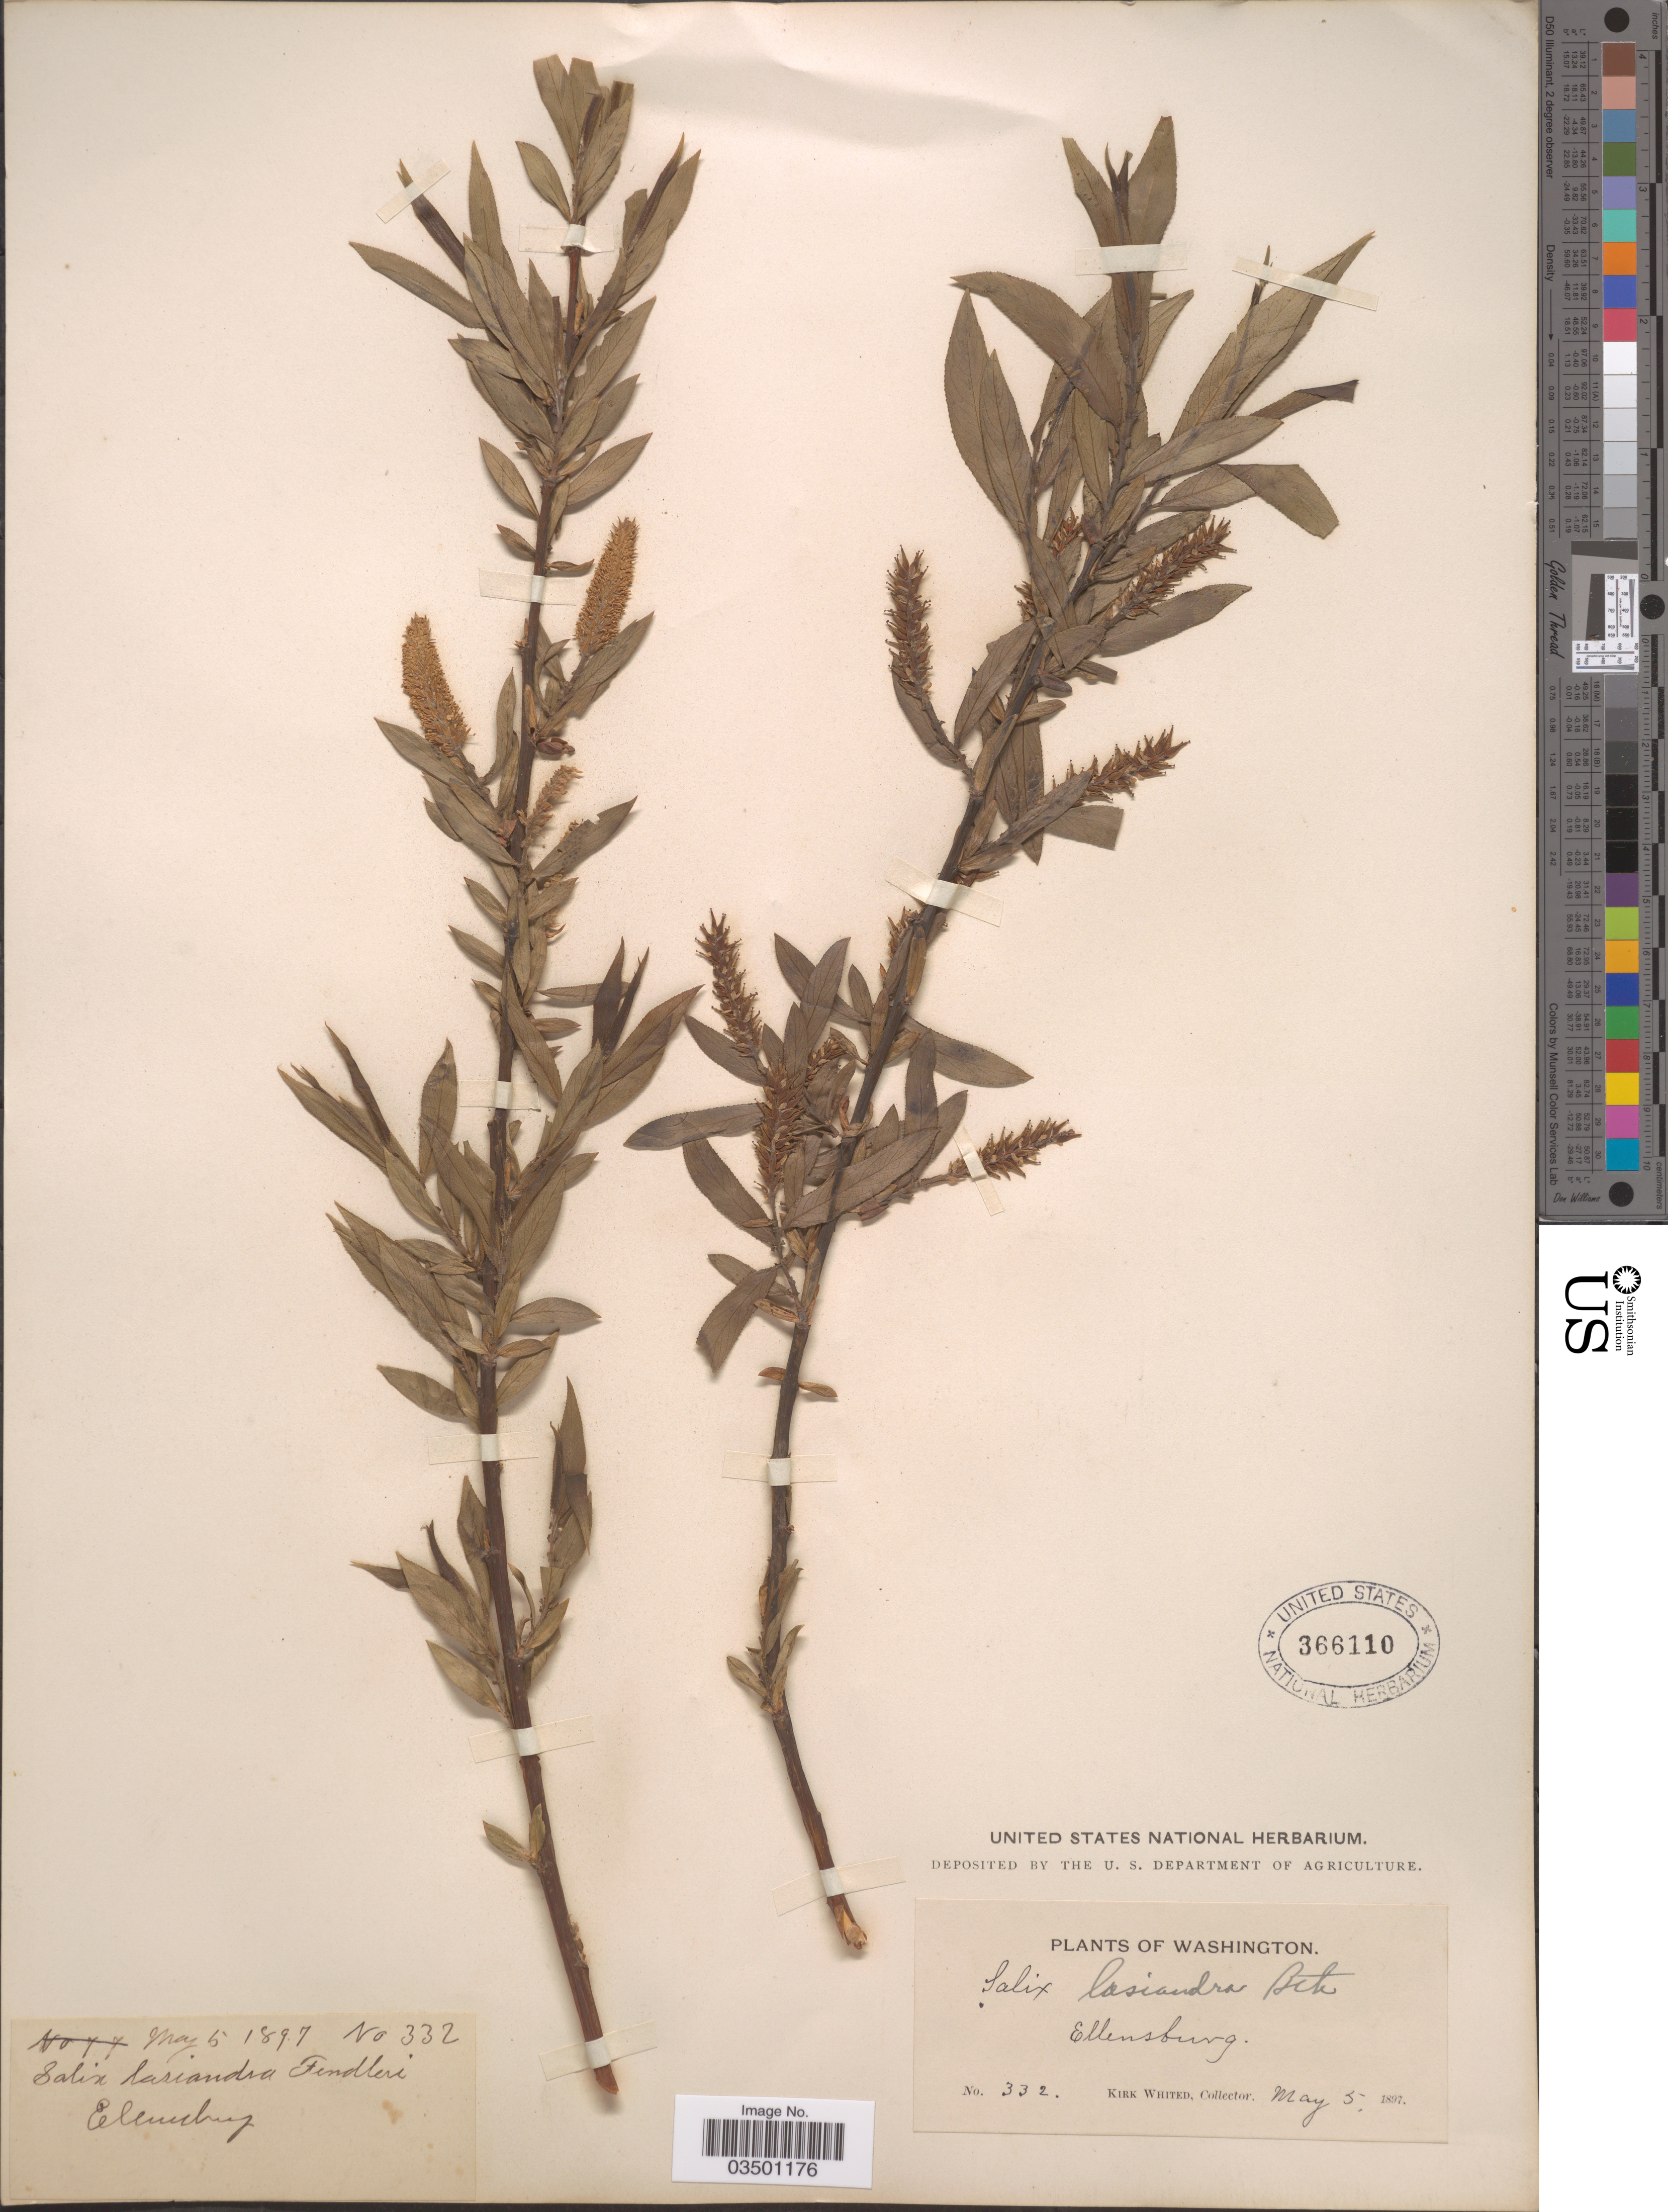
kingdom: Plantae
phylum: Tracheophyta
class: Magnoliopsida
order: Malpighiales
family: Salicaceae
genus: Salix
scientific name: Salix lasiandra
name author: Benth.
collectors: K. Whited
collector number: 332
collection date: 1897-05-05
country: United States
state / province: Washington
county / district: Kittitas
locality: Ellensburg.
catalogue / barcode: US 366110